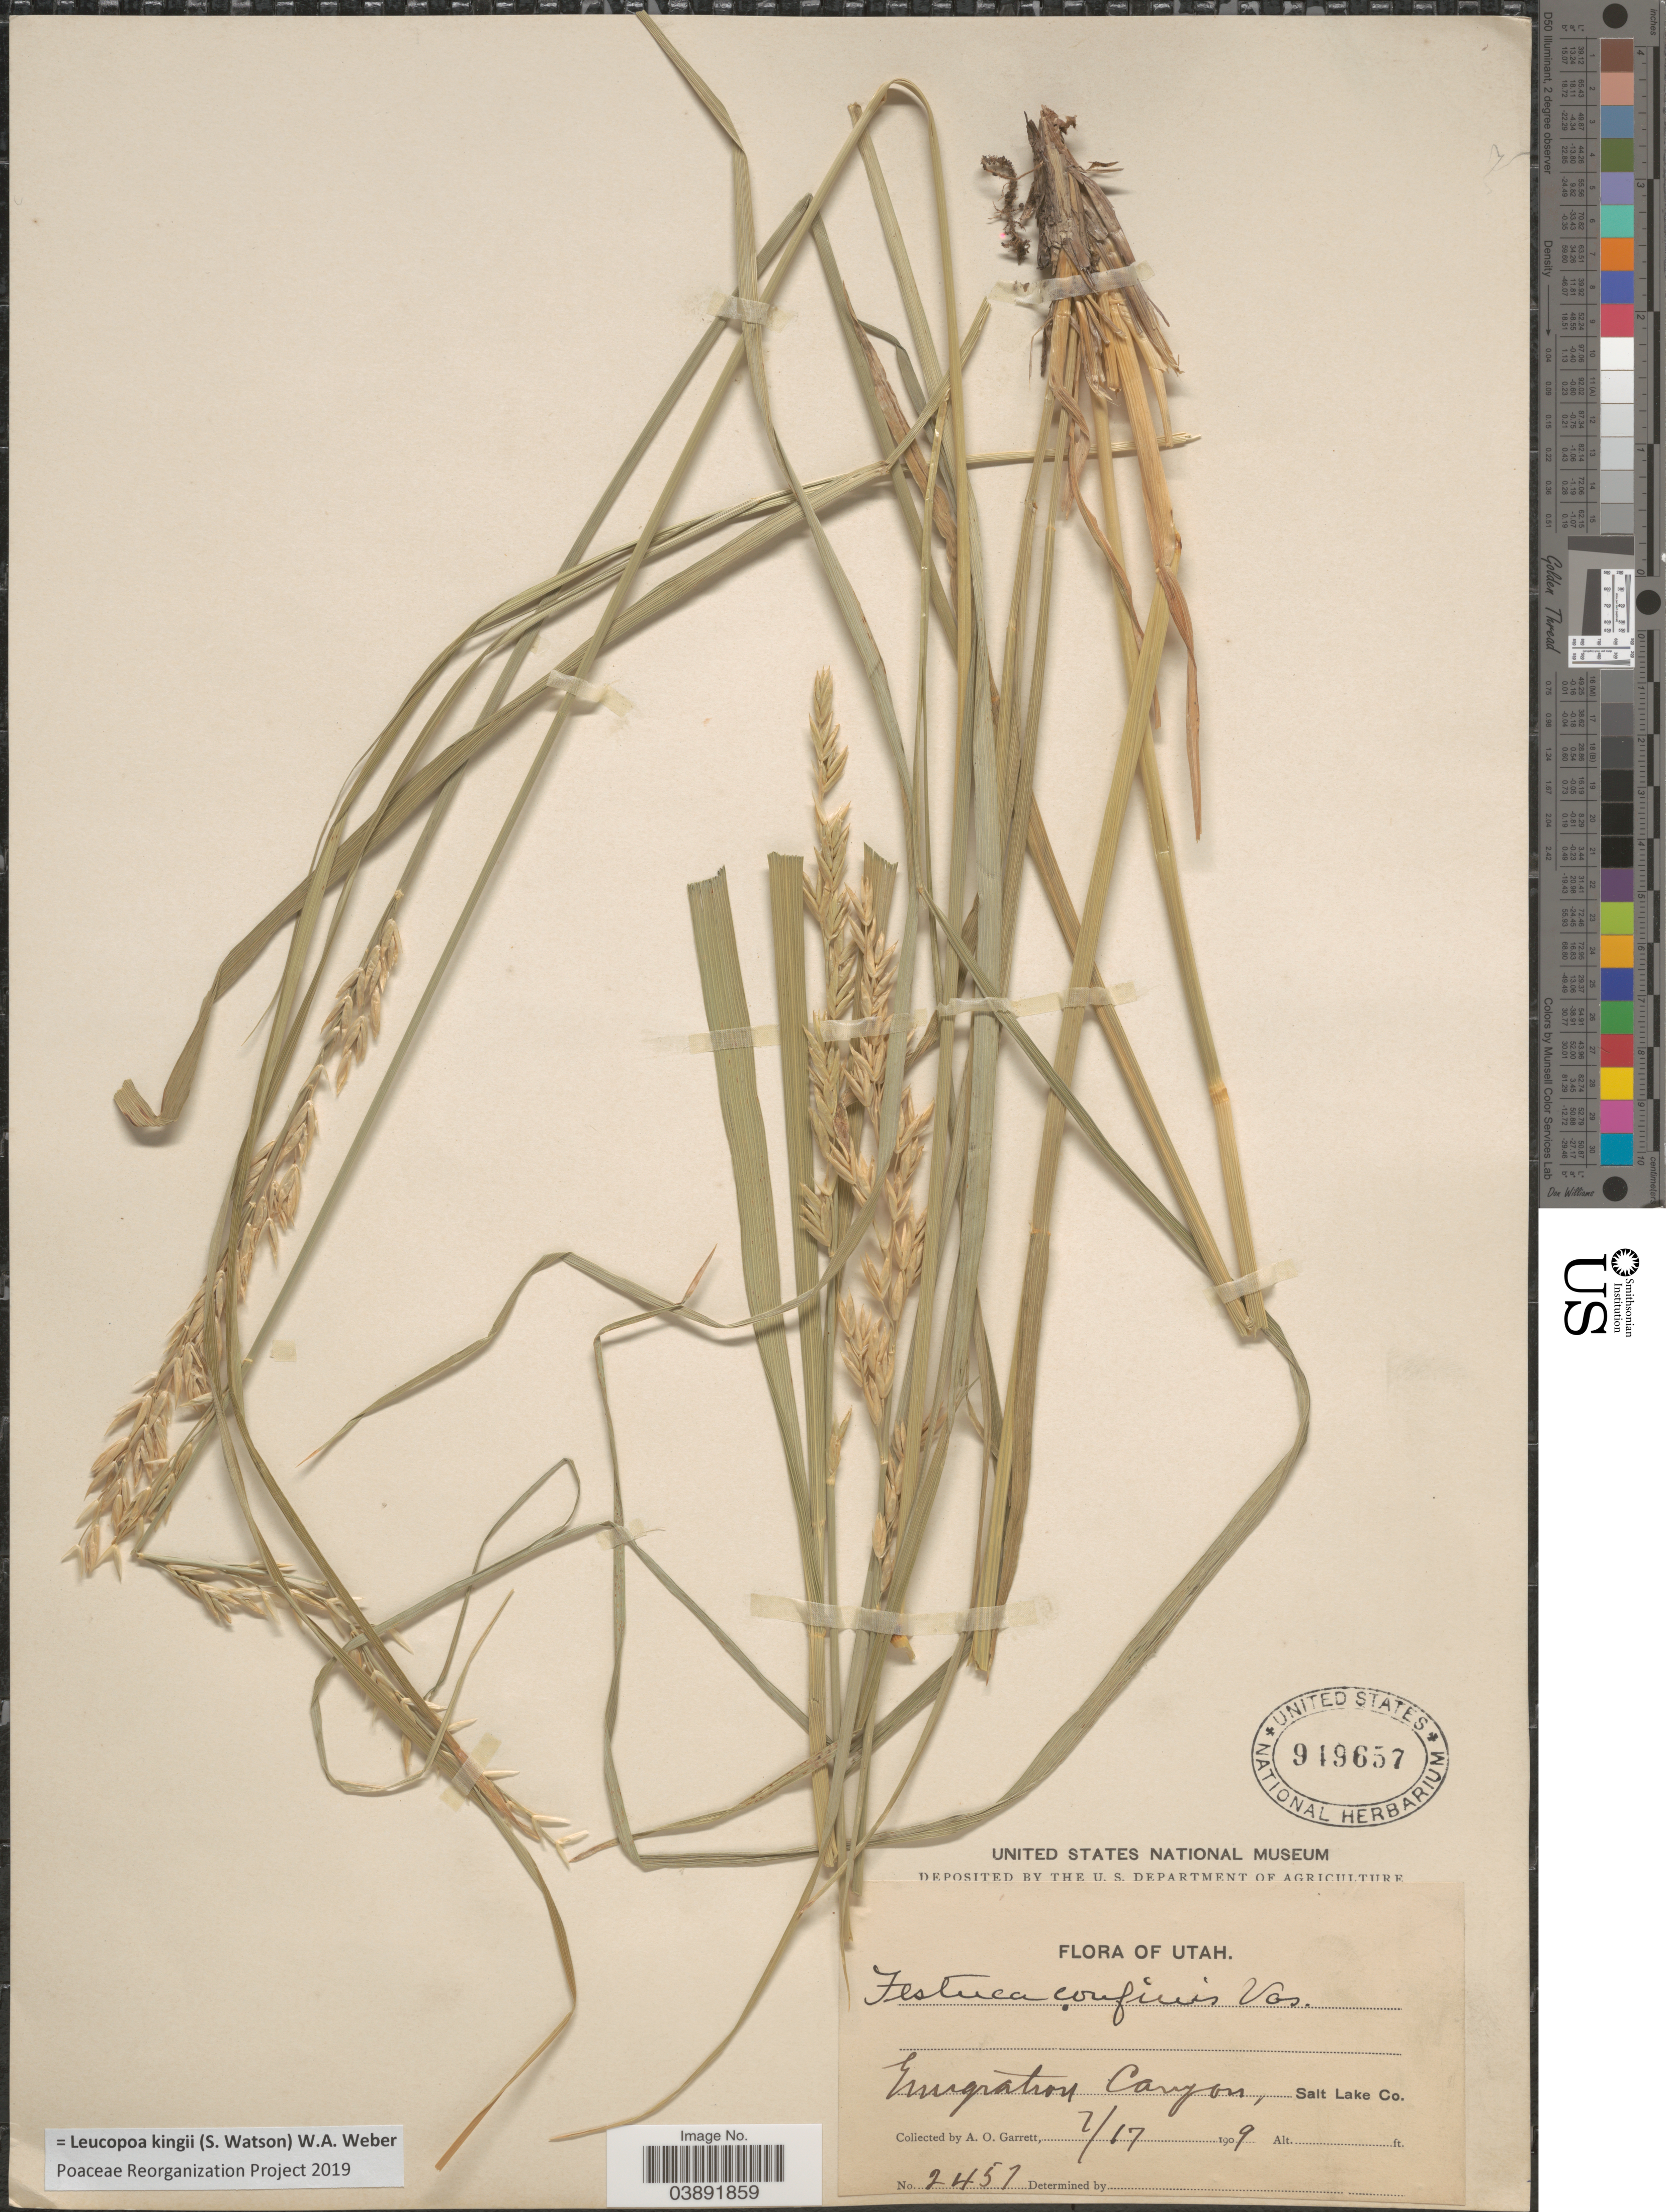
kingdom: Plantae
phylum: Tracheophyta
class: Liliopsida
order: Poales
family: Poaceae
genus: Hesperochloa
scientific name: Hesperochloa kingii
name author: (S. Watson) Rydb.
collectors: A. O. Garrett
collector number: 2457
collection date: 1909-07-17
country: United States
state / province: Utah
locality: Emigration Canyon, Salt Lake Co.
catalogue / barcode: US 949657